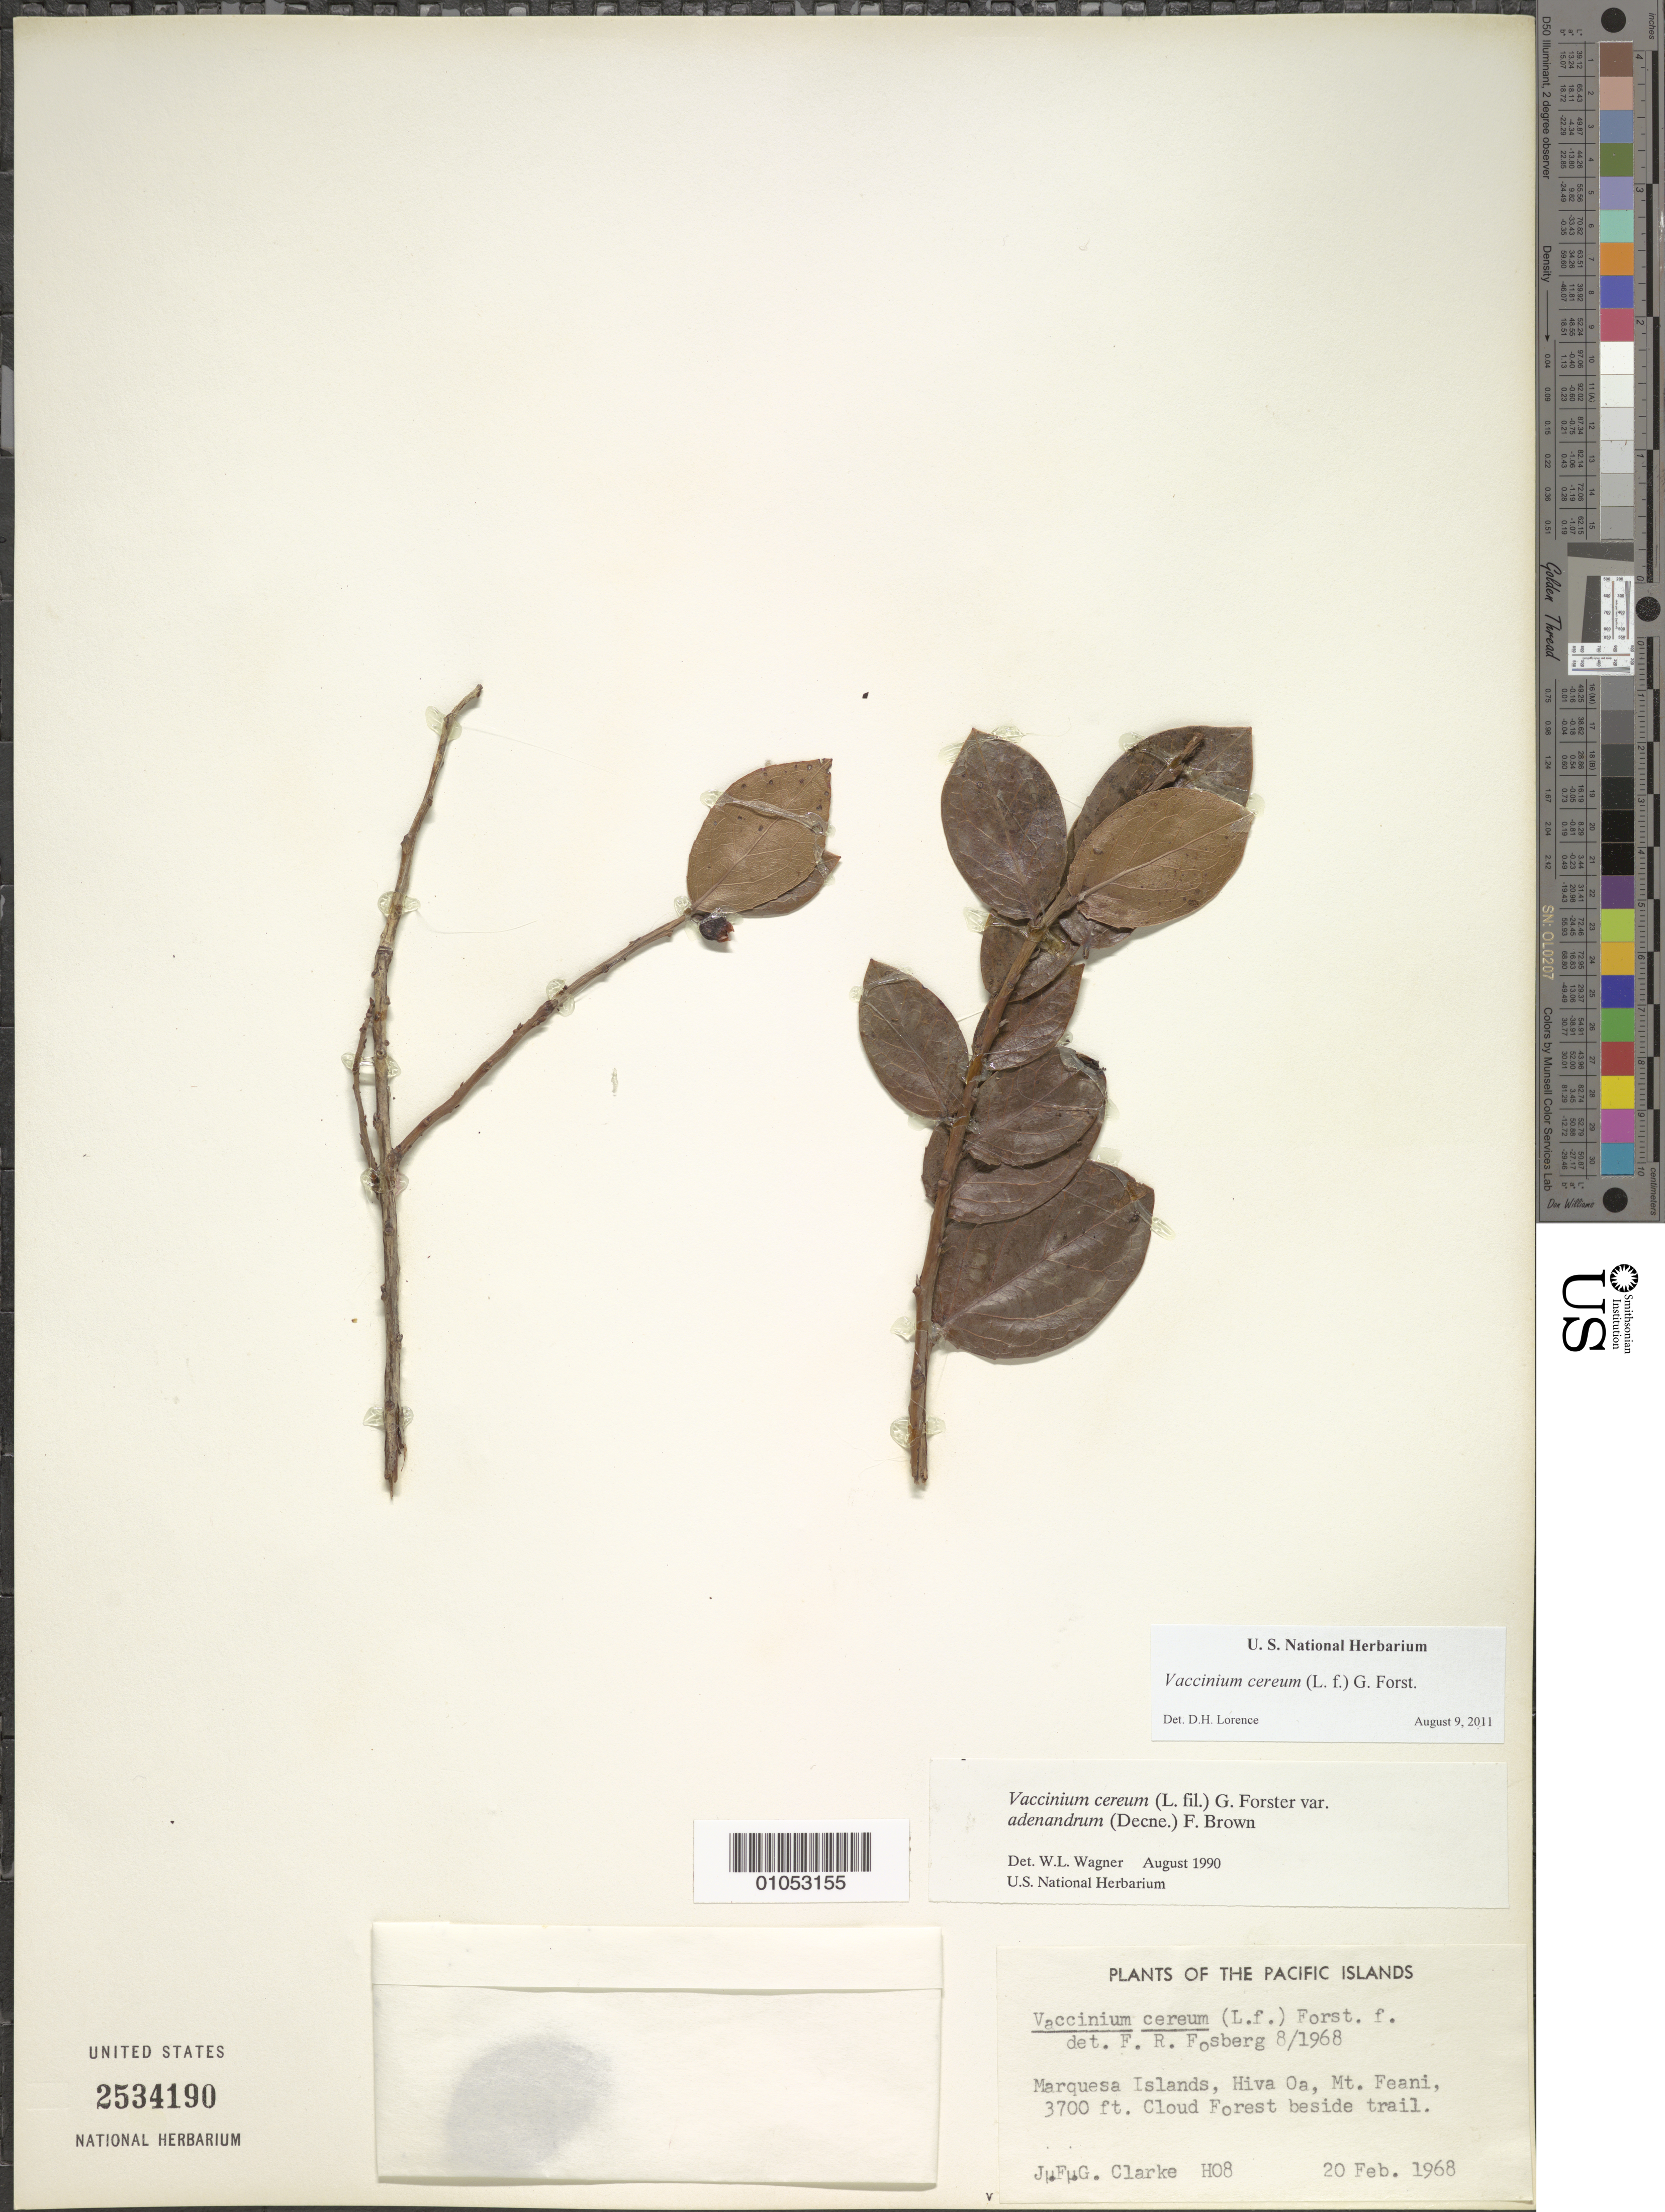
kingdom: Plantae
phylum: Tracheophyta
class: Magnoliopsida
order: Ericales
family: Ericaceae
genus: Vaccinium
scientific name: Vaccinium cereum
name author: (L. f.) G. Forst.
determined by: Lorence, David H., (PTBG), National Tropical Botanical Garden (UNITED STATES)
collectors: J. F. Clarke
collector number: H08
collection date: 1968-02-20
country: French Polynesia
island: Hiva Oa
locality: Mt. Feani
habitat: cloud forest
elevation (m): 1128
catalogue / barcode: US 2534190